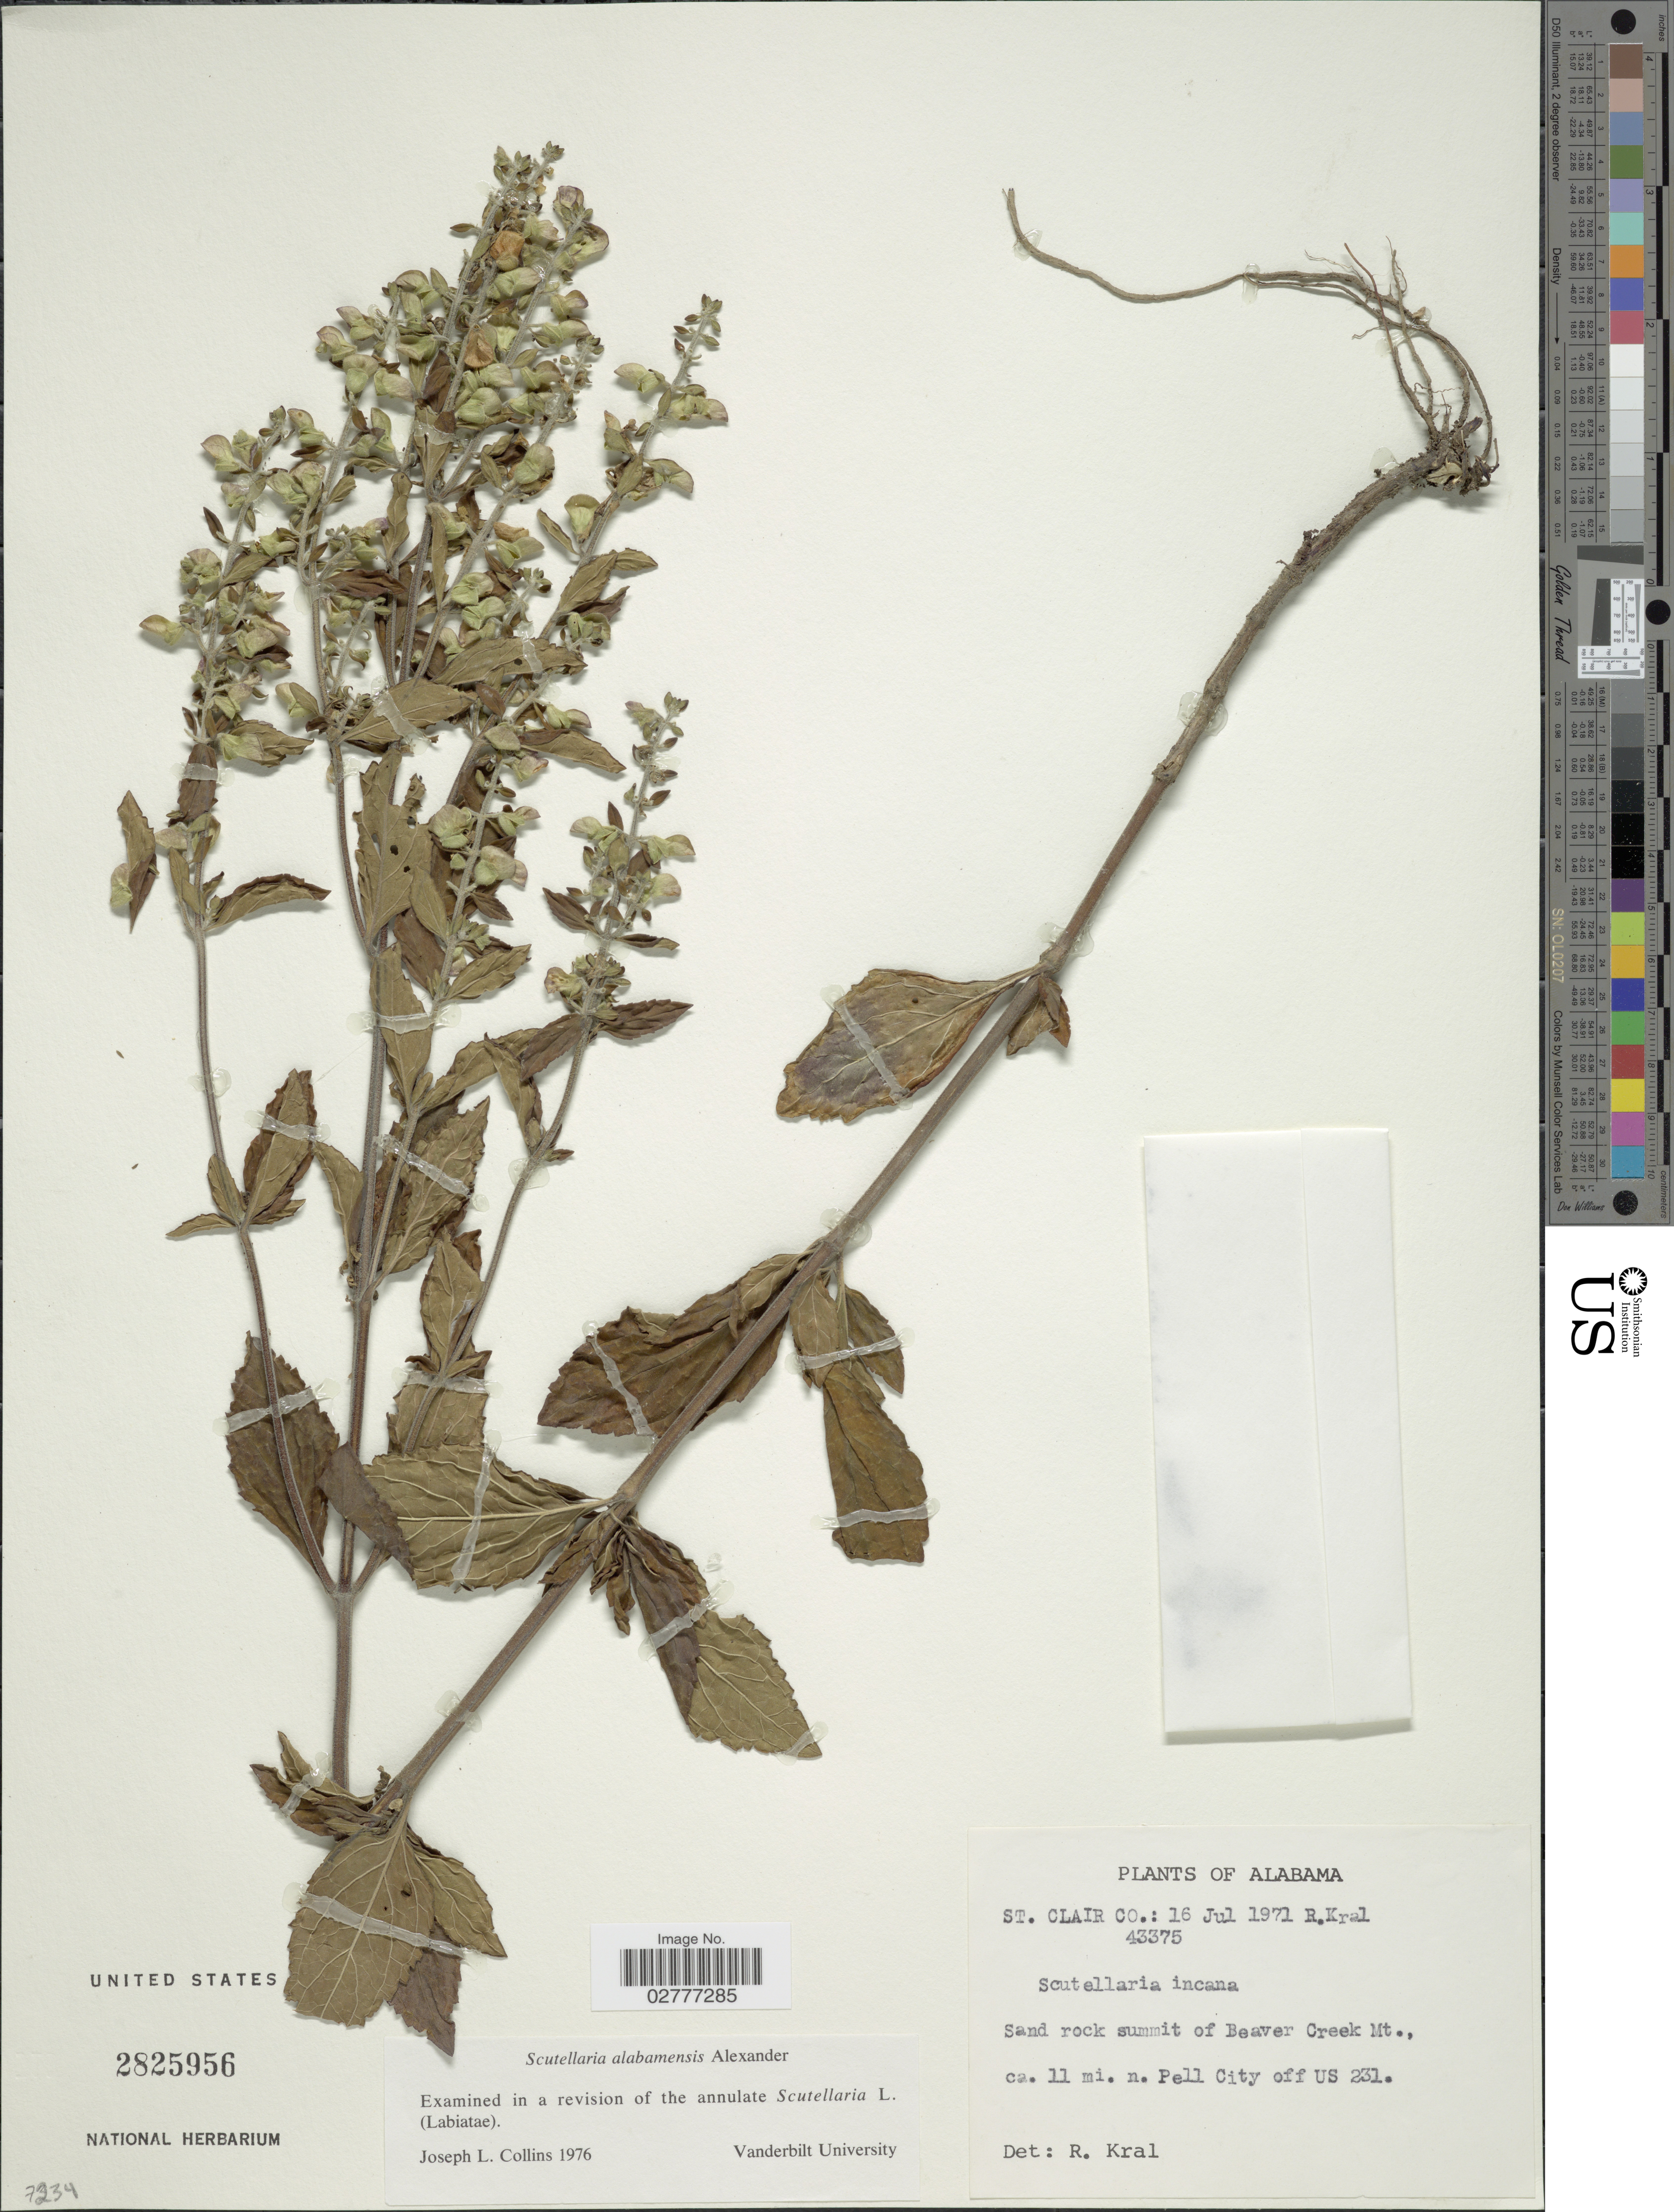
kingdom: Plantae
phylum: Tracheophyta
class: Magnoliopsida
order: Lamiales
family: Lamiaceae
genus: Scutellaria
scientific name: Scutellaria alabamensis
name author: Alexander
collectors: R. Kral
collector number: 43375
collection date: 1971-07-16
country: United States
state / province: Alabama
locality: St. Clair Co., Sand rock summit of Beaver Creek Mt., ca. 11 mi. Pell City off US 231.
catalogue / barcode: US 2825966